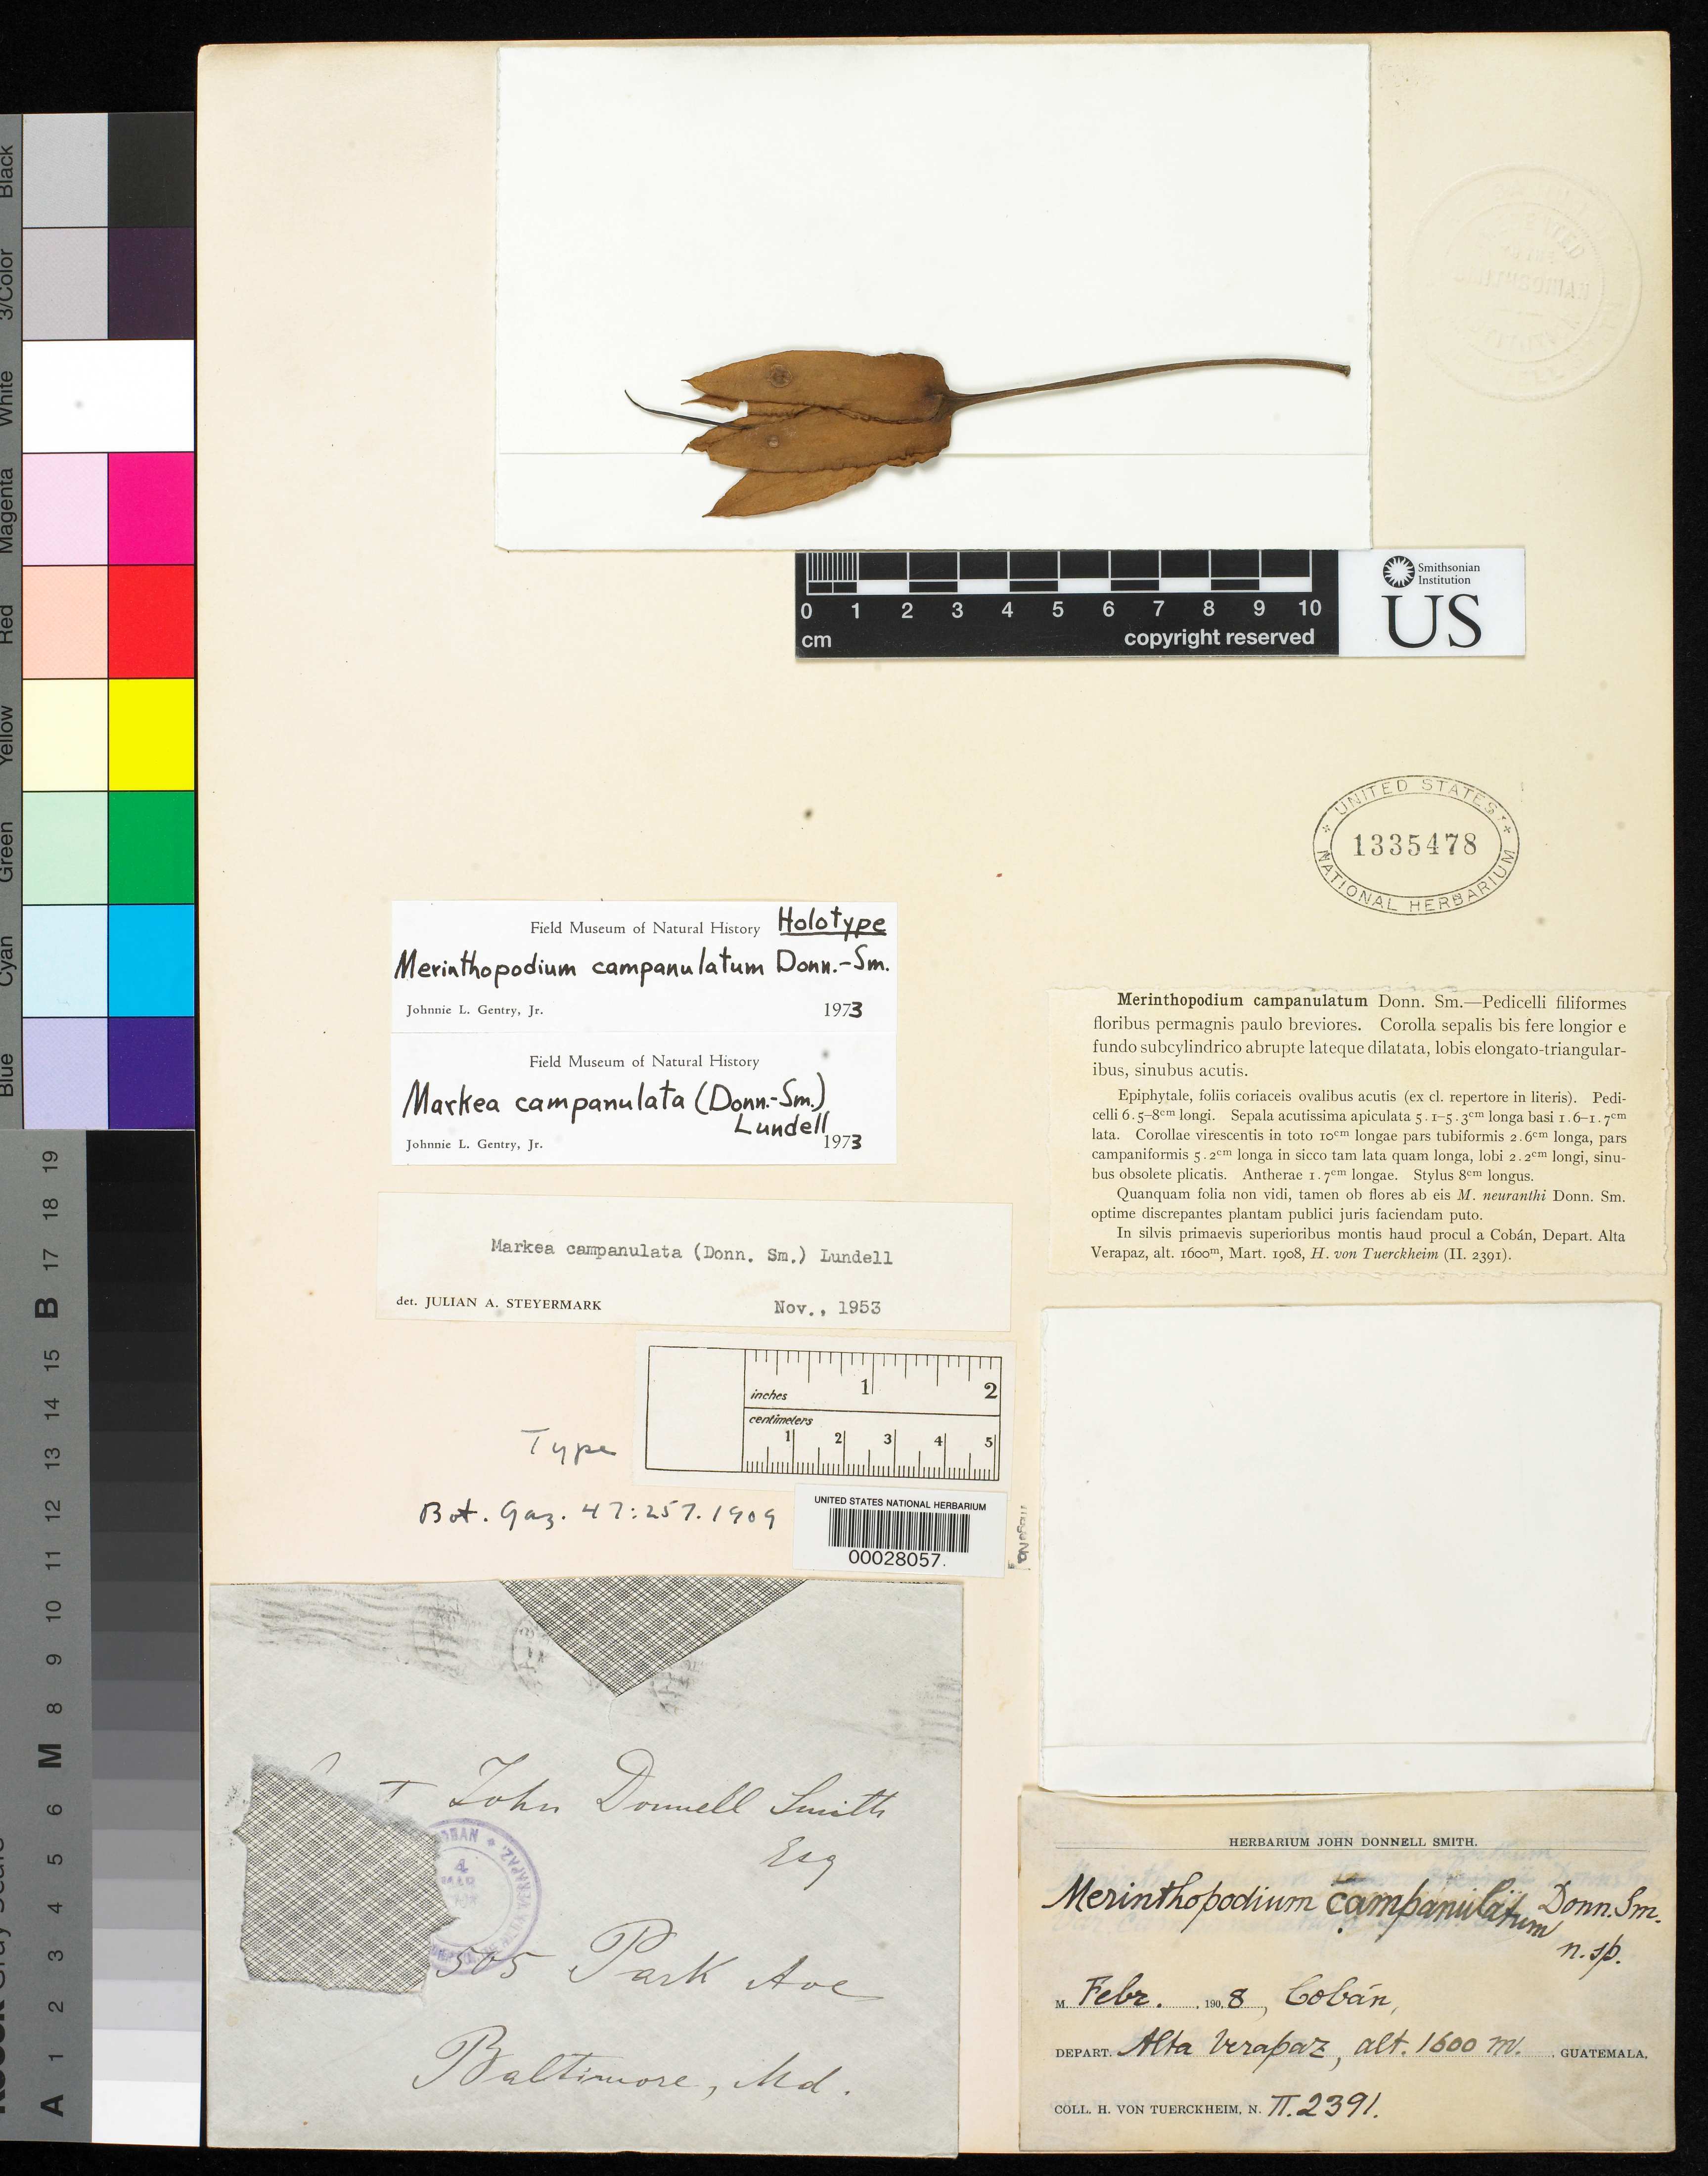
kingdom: Plantae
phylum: Tracheophyta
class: Magnoliopsida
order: Solanales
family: Solanaceae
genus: Merinthopodium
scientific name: Merinthopodium campanulatum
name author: Donn. Sm.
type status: Holotype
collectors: H. von Türckheim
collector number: II 2391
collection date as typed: Feb 1908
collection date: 1908-02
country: Guatemala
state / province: Alta Verapaz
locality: Cobán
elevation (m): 1600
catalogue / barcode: US 1335478